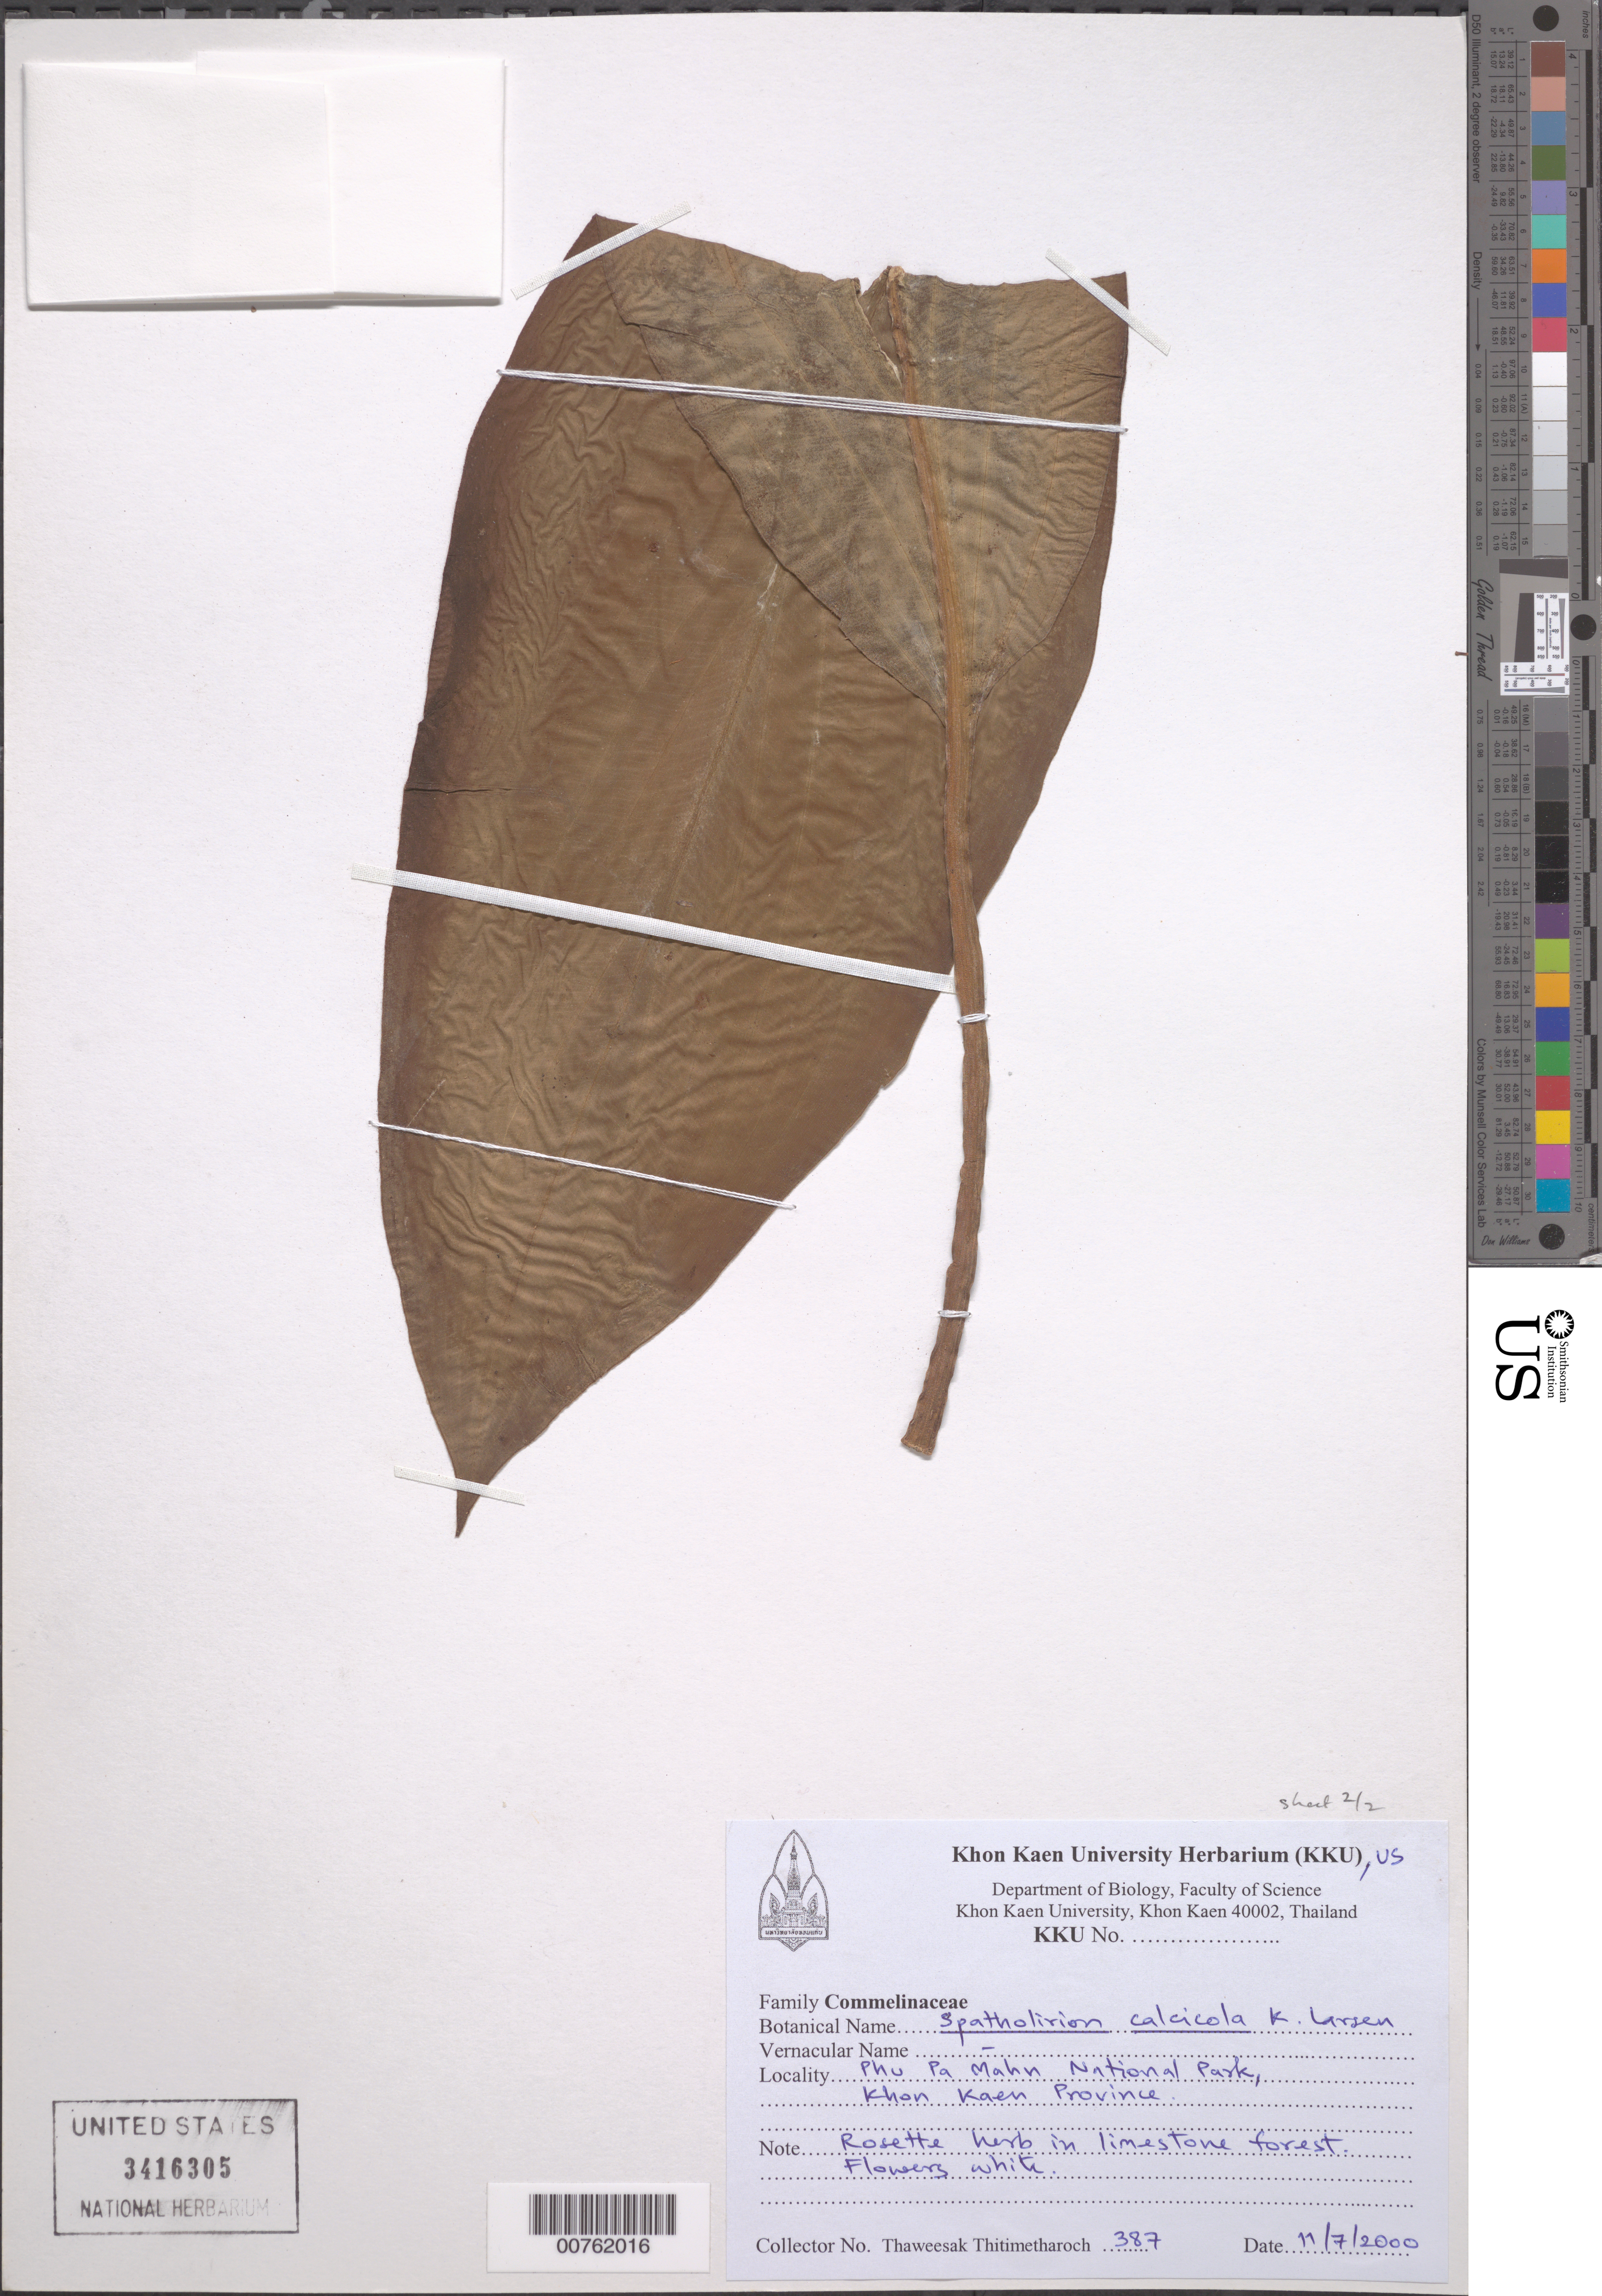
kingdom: Plantae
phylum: Tracheophyta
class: Liliopsida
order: Commelinales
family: Commelinaceae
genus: Spatholirion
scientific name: Spatholirion calcicola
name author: K. Larsen & S.S. Larsen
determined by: Faden, Robert B., (US), Smithsonian Institution - National Museum of Natural History (UNITED STATES)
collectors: T. Thitimetharoch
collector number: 387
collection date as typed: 11 Jul 2000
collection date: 2000-07-11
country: Thailand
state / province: Khon Kaen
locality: Phu Pa Mahn National Park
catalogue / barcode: US 3416305